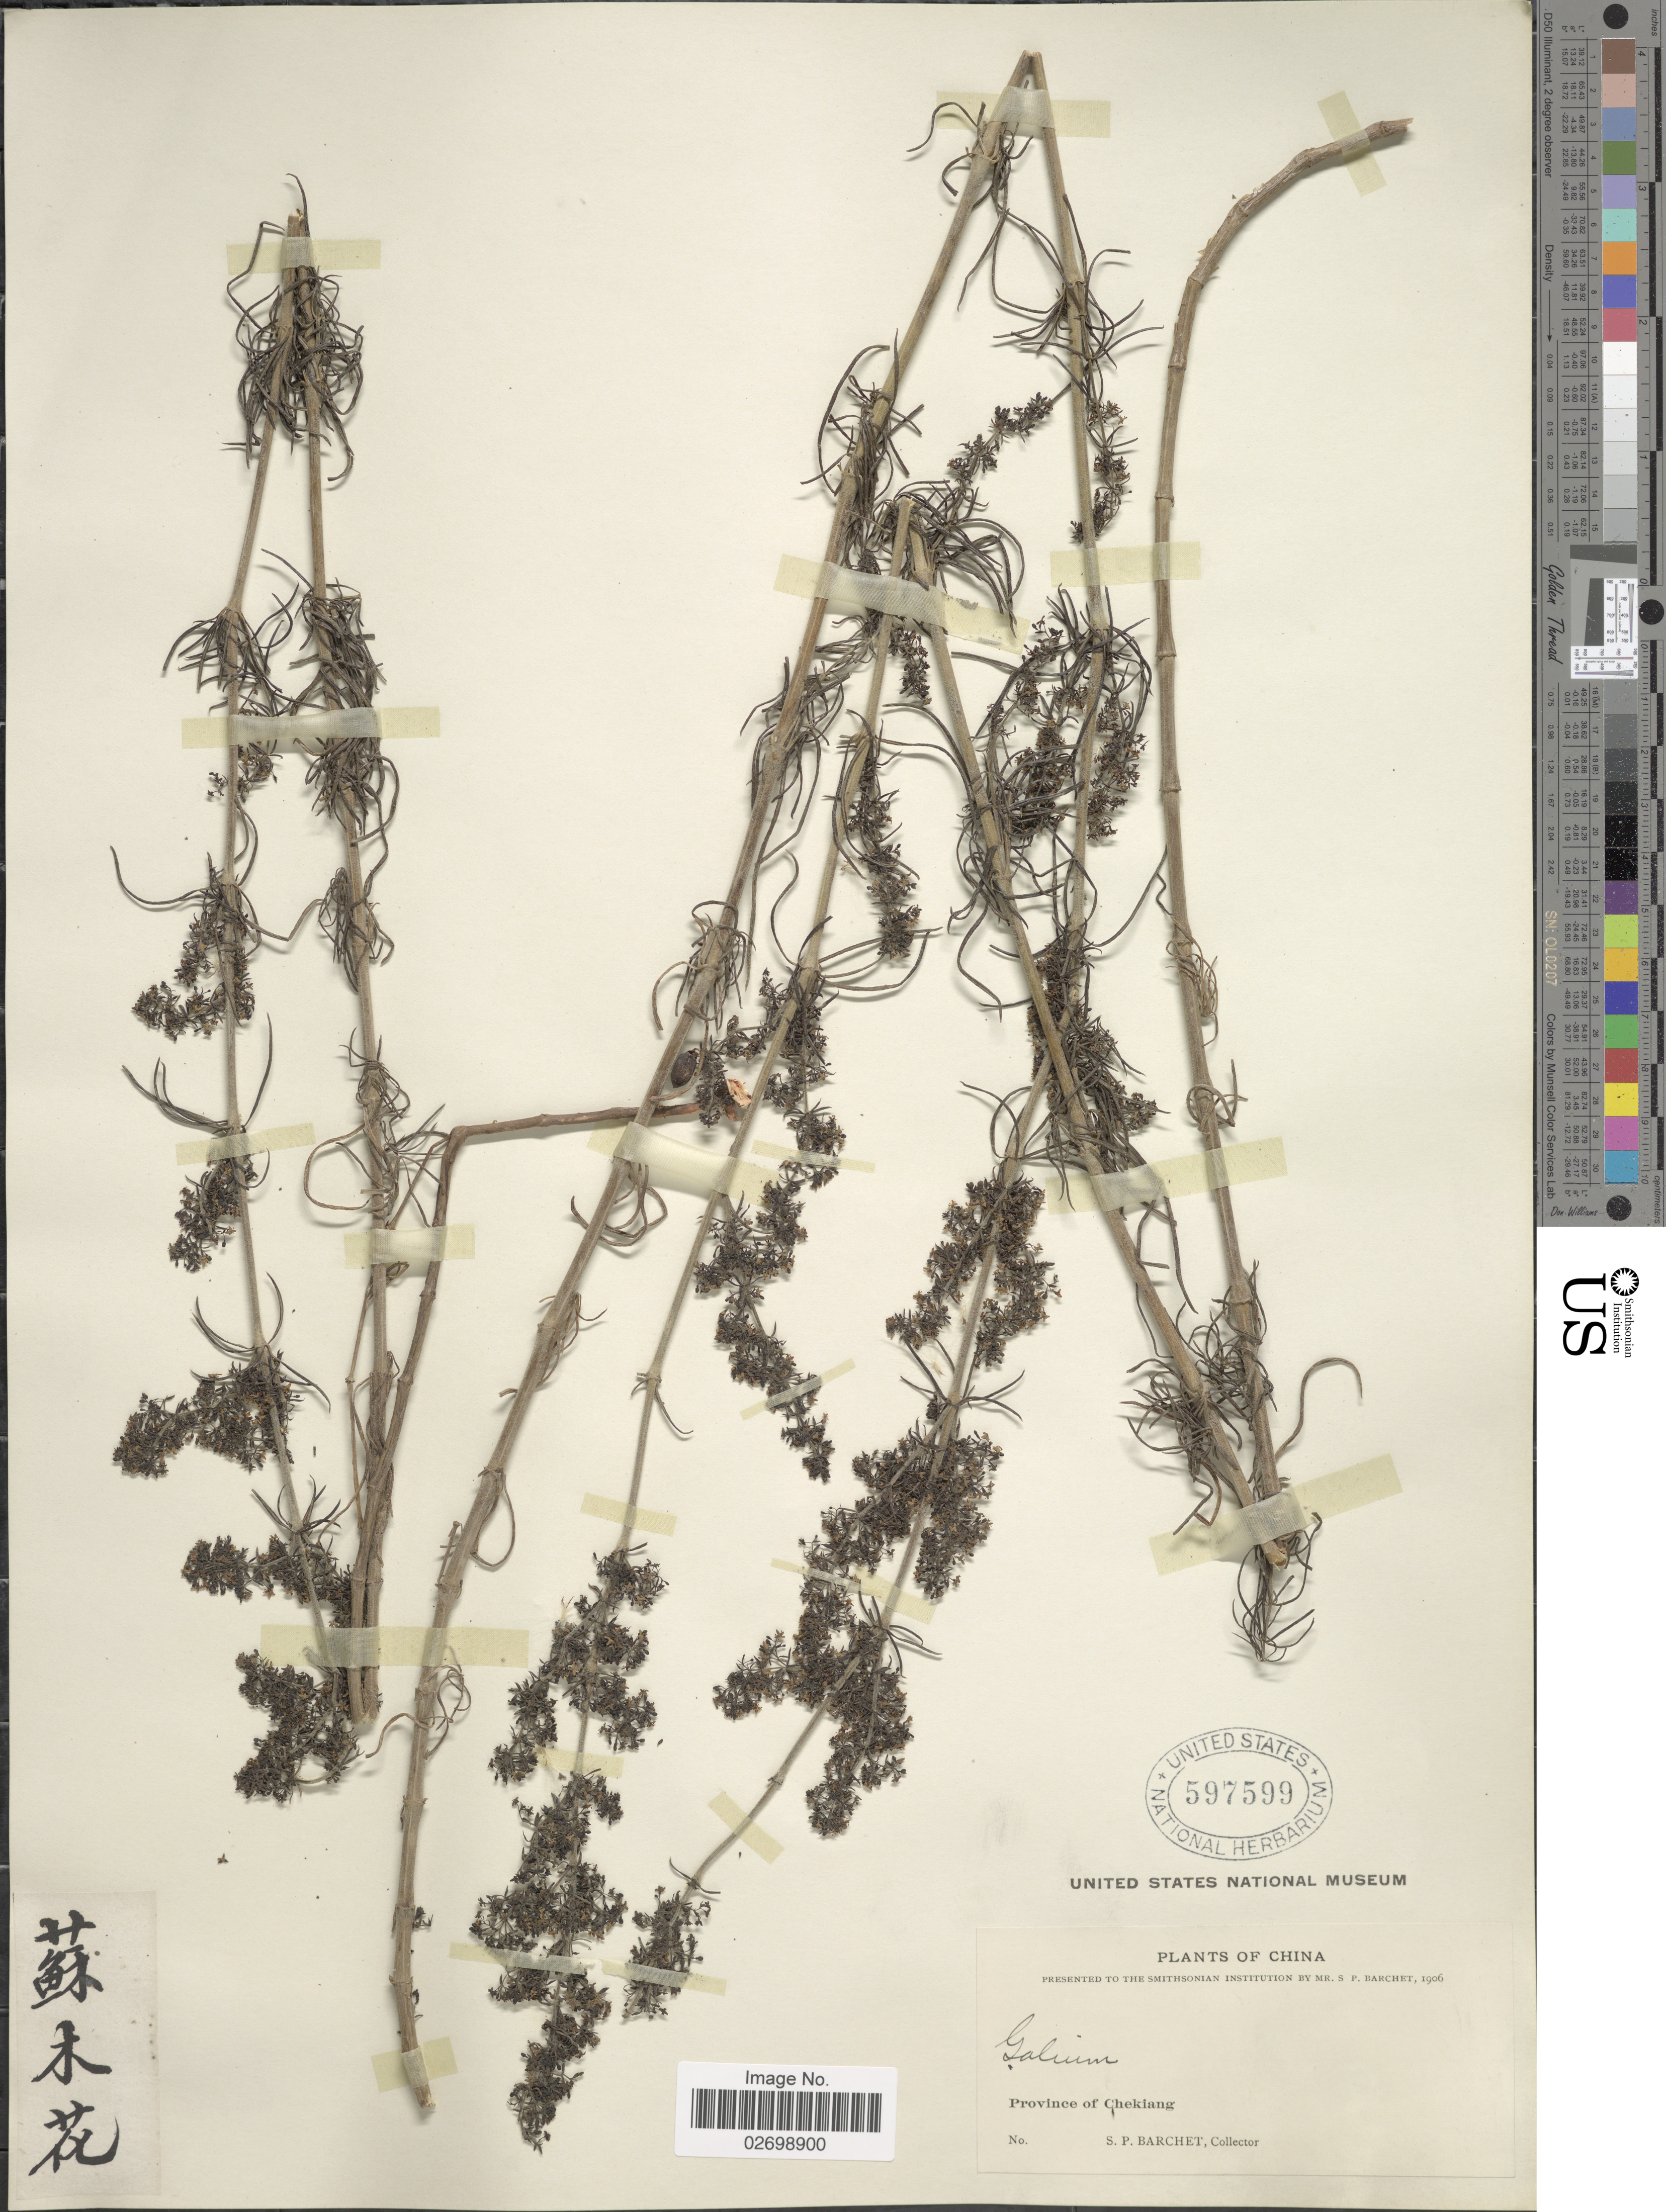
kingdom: Plantae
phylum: Tracheophyta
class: Magnoliopsida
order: Gentianales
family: Rubiaceae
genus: Galium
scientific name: Galium verum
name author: L.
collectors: S. P. Barchet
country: China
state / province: Zhejiang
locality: Province of Chekiang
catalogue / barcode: US 597599